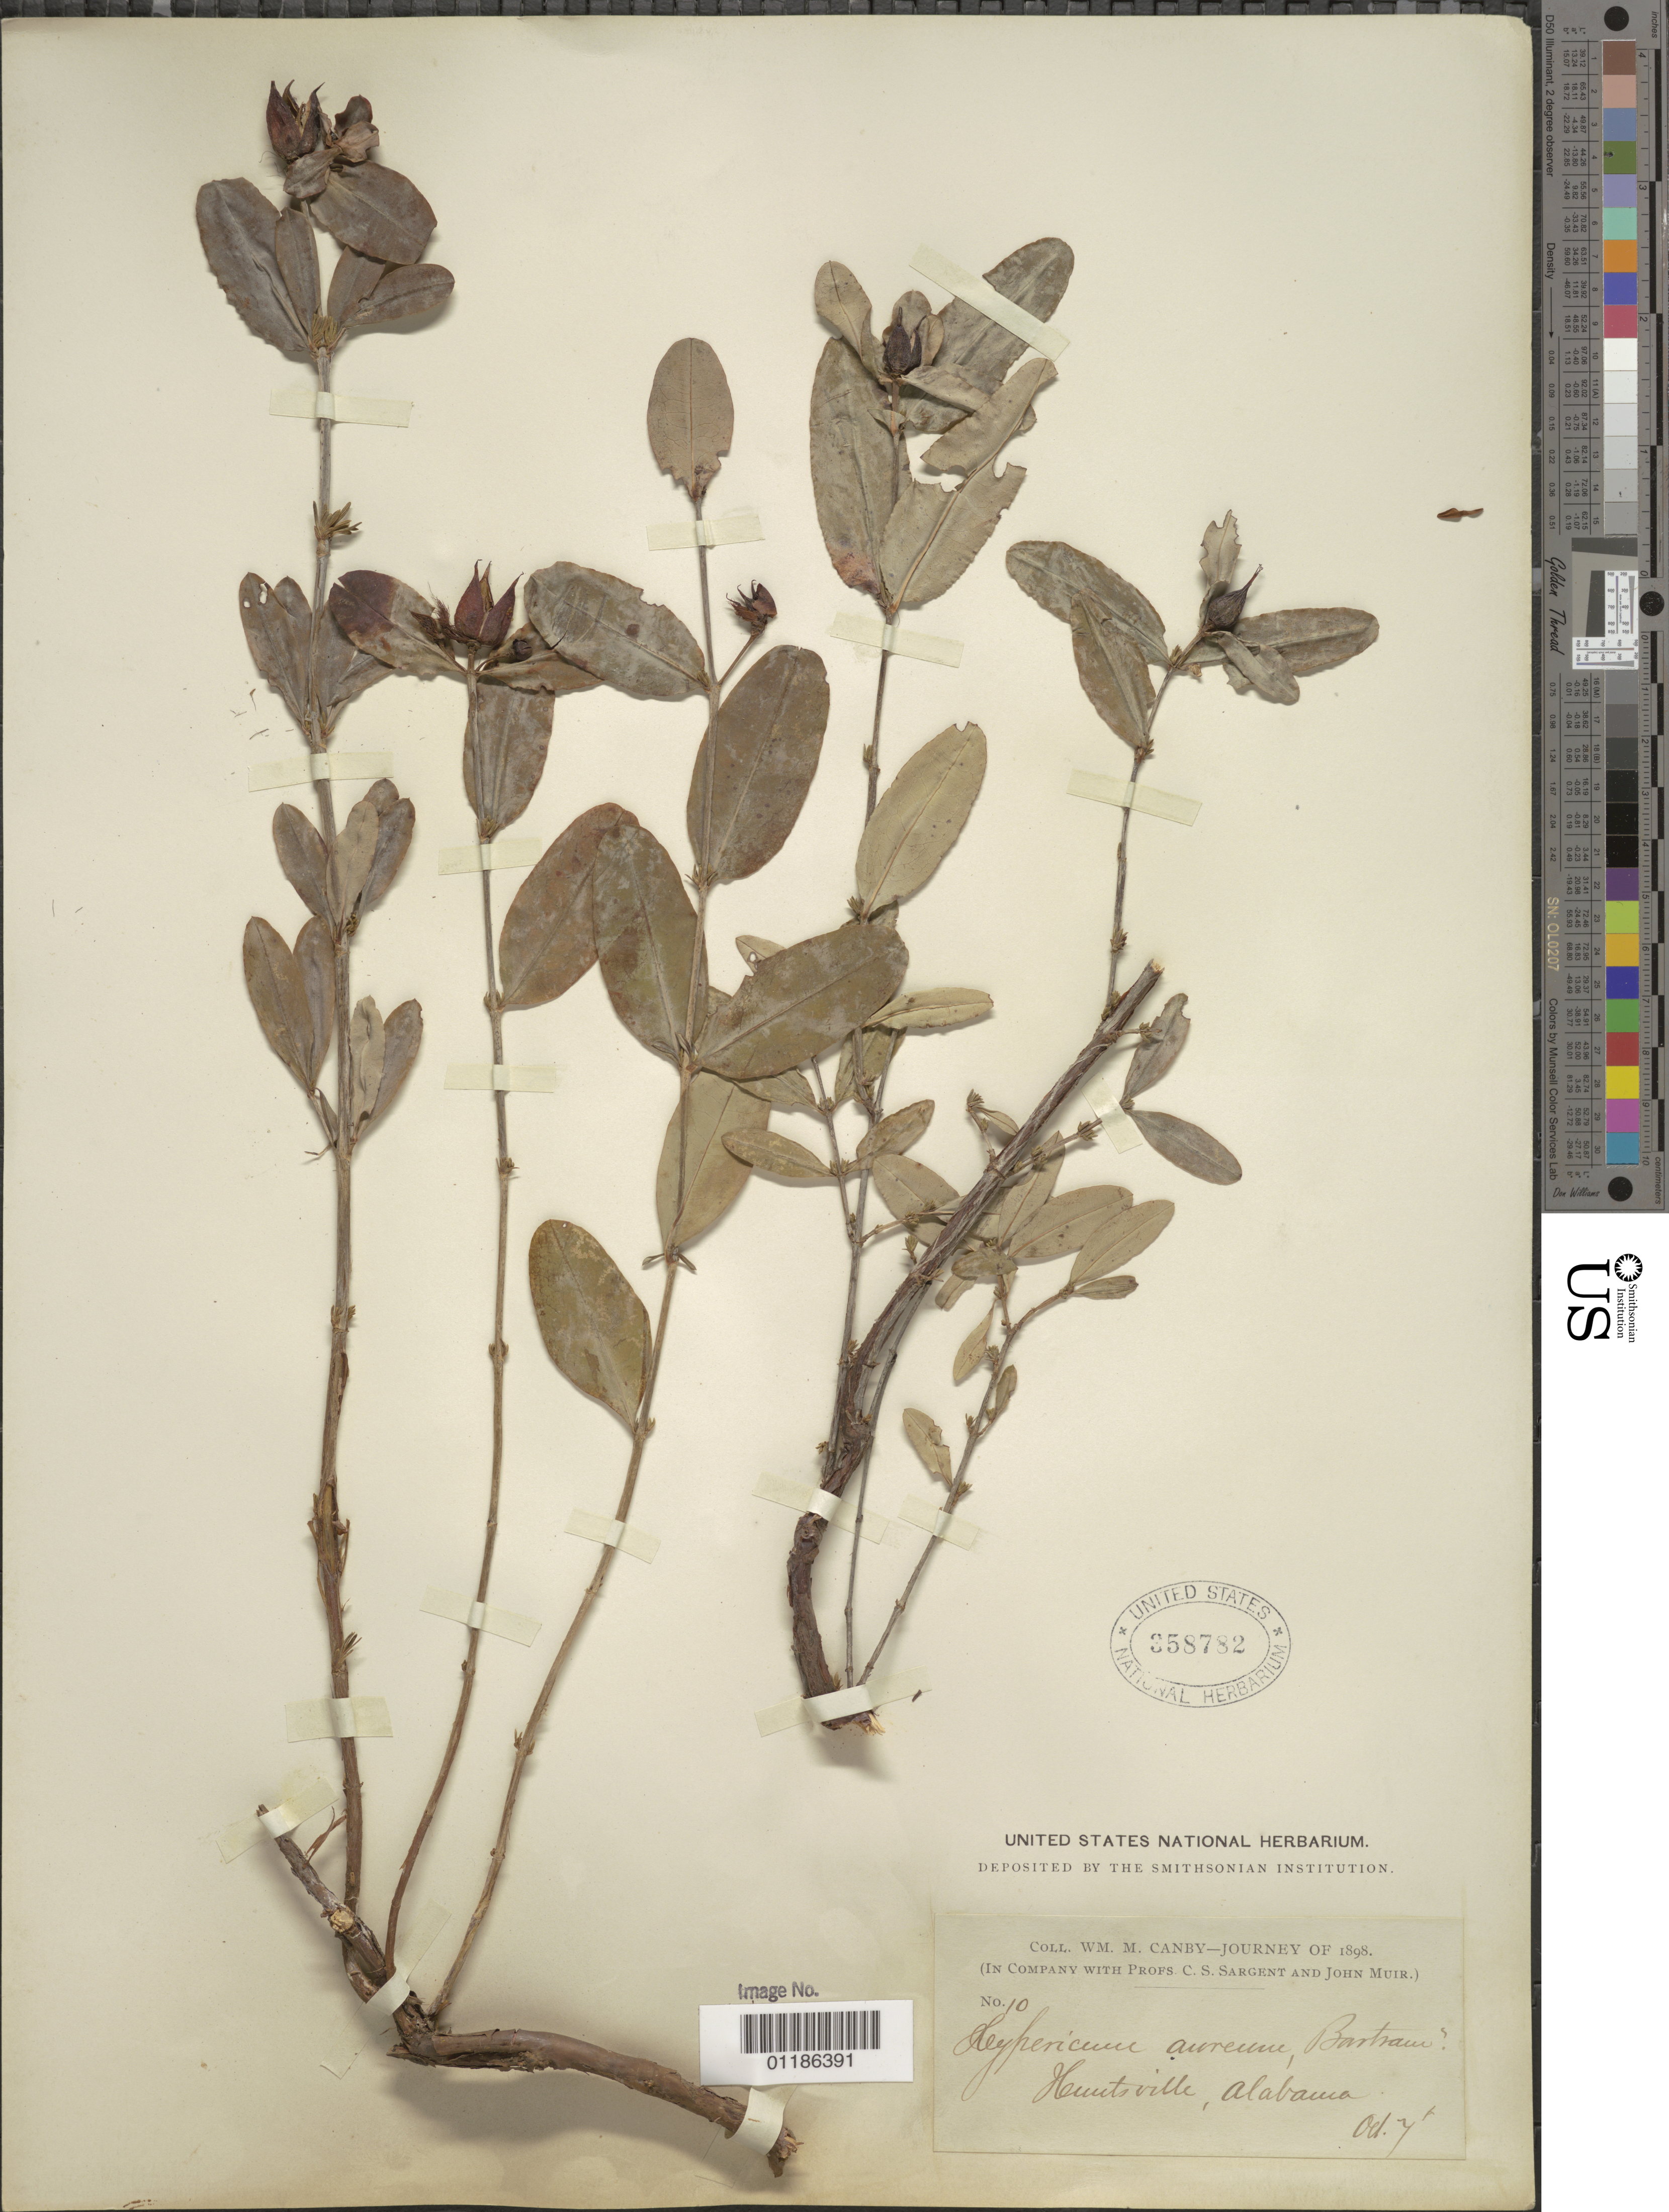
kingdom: Plantae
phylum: Tracheophyta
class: Magnoliopsida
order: Malpighiales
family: Hypericaceae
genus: Hypericum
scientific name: Hypericum aureum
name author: Lour.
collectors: W. M. Canby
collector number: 10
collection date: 1898-10-07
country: United States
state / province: Alabama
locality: Huntsville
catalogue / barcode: US 358782